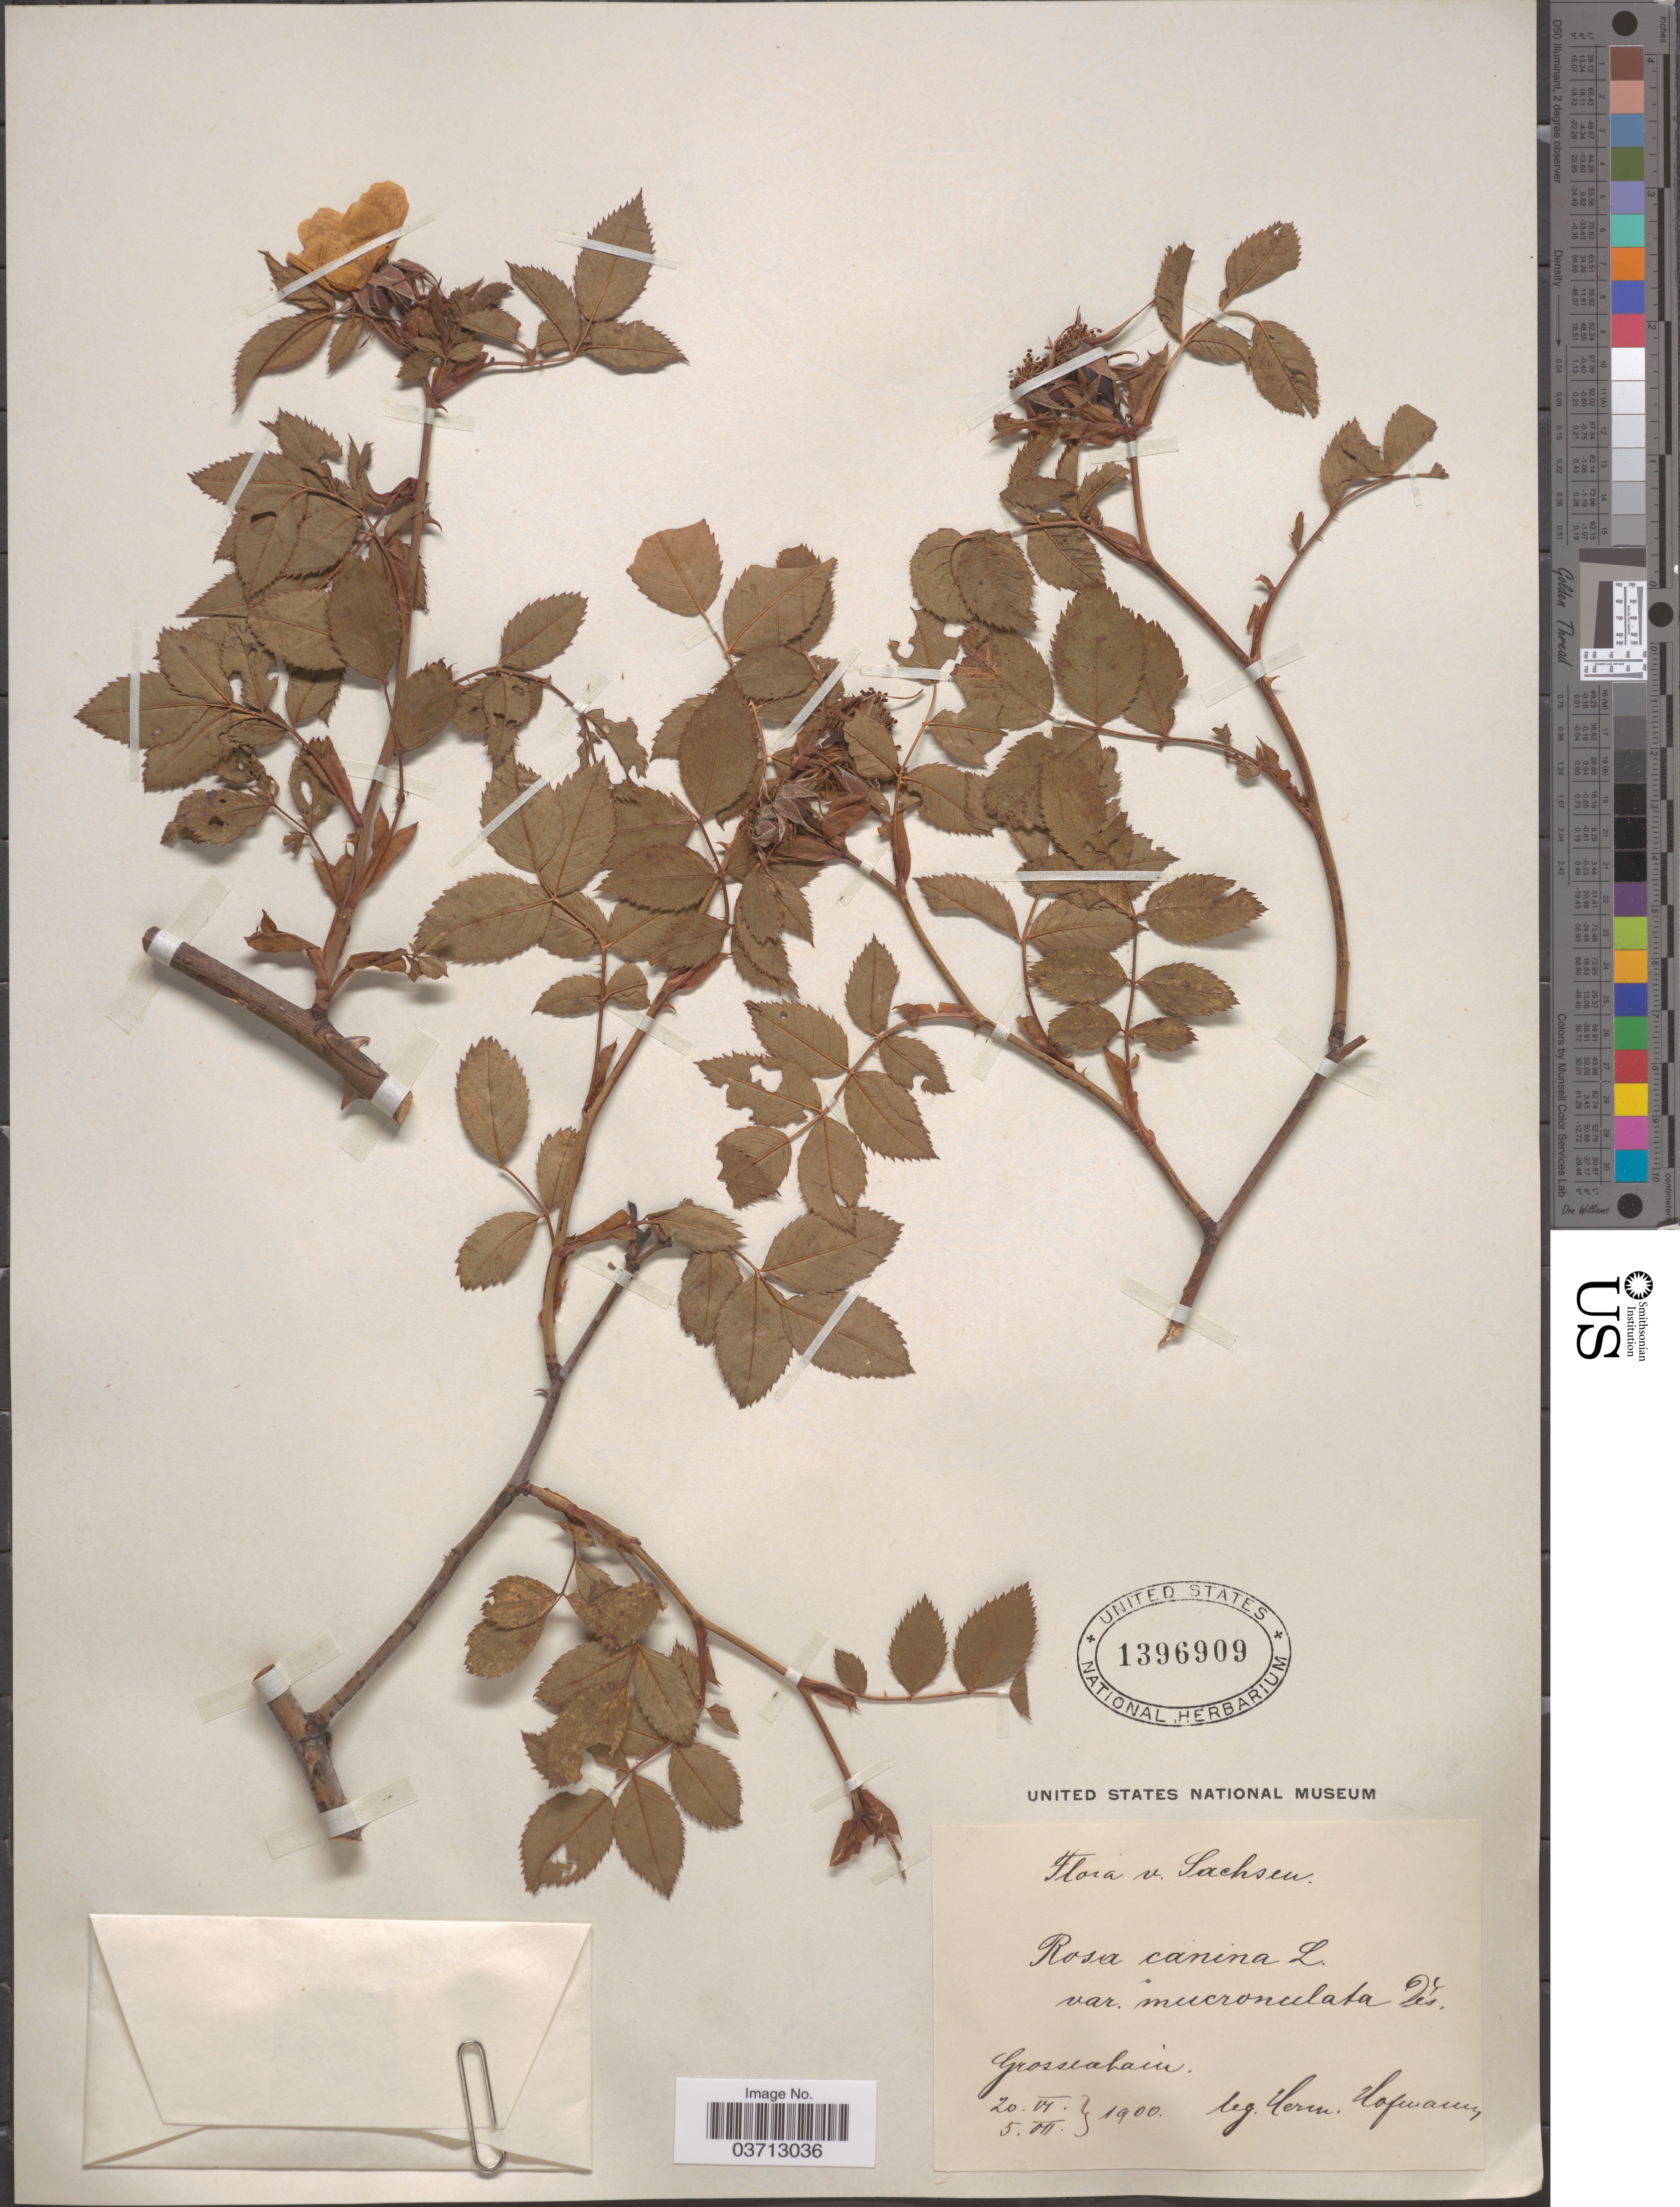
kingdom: Plantae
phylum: Tracheophyta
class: Magnoliopsida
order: Rosales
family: Rosaceae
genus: Rosa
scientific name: Rosa canina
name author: L.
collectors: H. Hofmann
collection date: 1900-06-20/1900-07-05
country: Germany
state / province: Sachsen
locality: Grossenhain.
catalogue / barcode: US 1396909